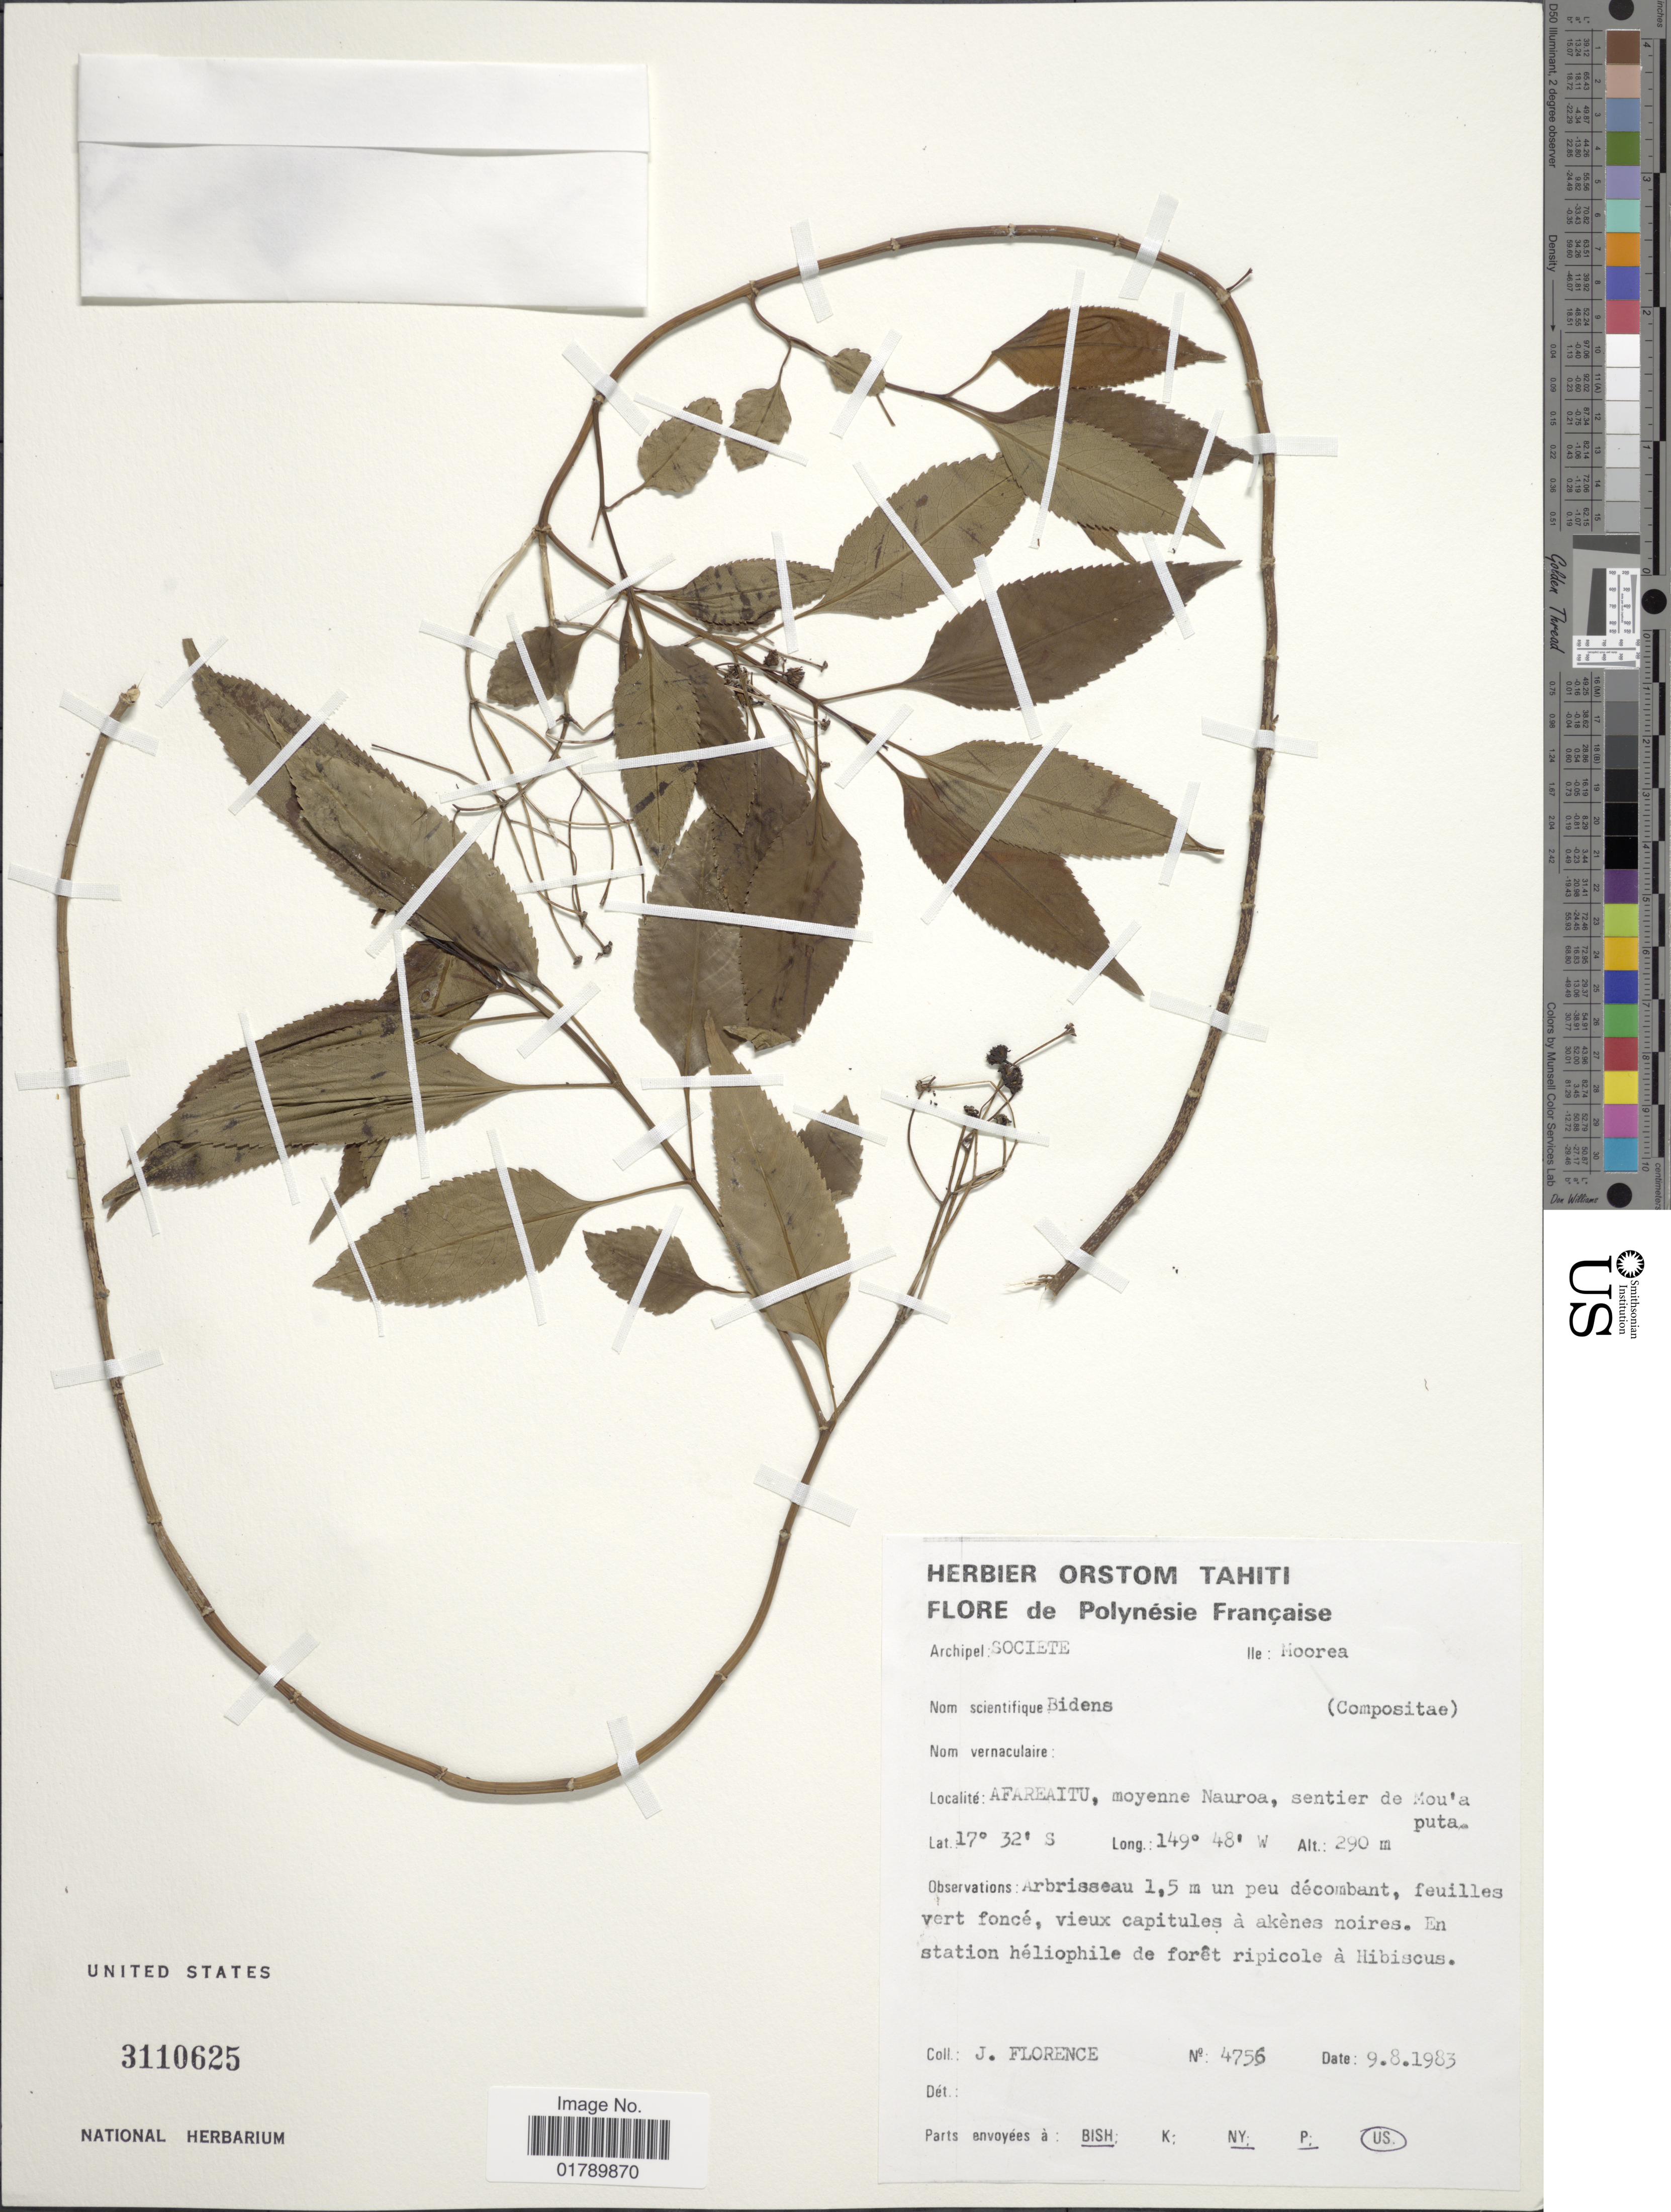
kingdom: Plantae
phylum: Tracheophyta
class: Magnoliopsida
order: Asterales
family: Asteraceae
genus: Bidens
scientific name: Bidens sp.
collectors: J. Florence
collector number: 4756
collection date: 1983-08-09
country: French Polynesia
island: Moorea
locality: Archipel: Societe. Ile: Moorea. Afareaitu, moyenne Nauroa, sentier de Mou'a puta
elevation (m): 490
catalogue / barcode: US 3110625